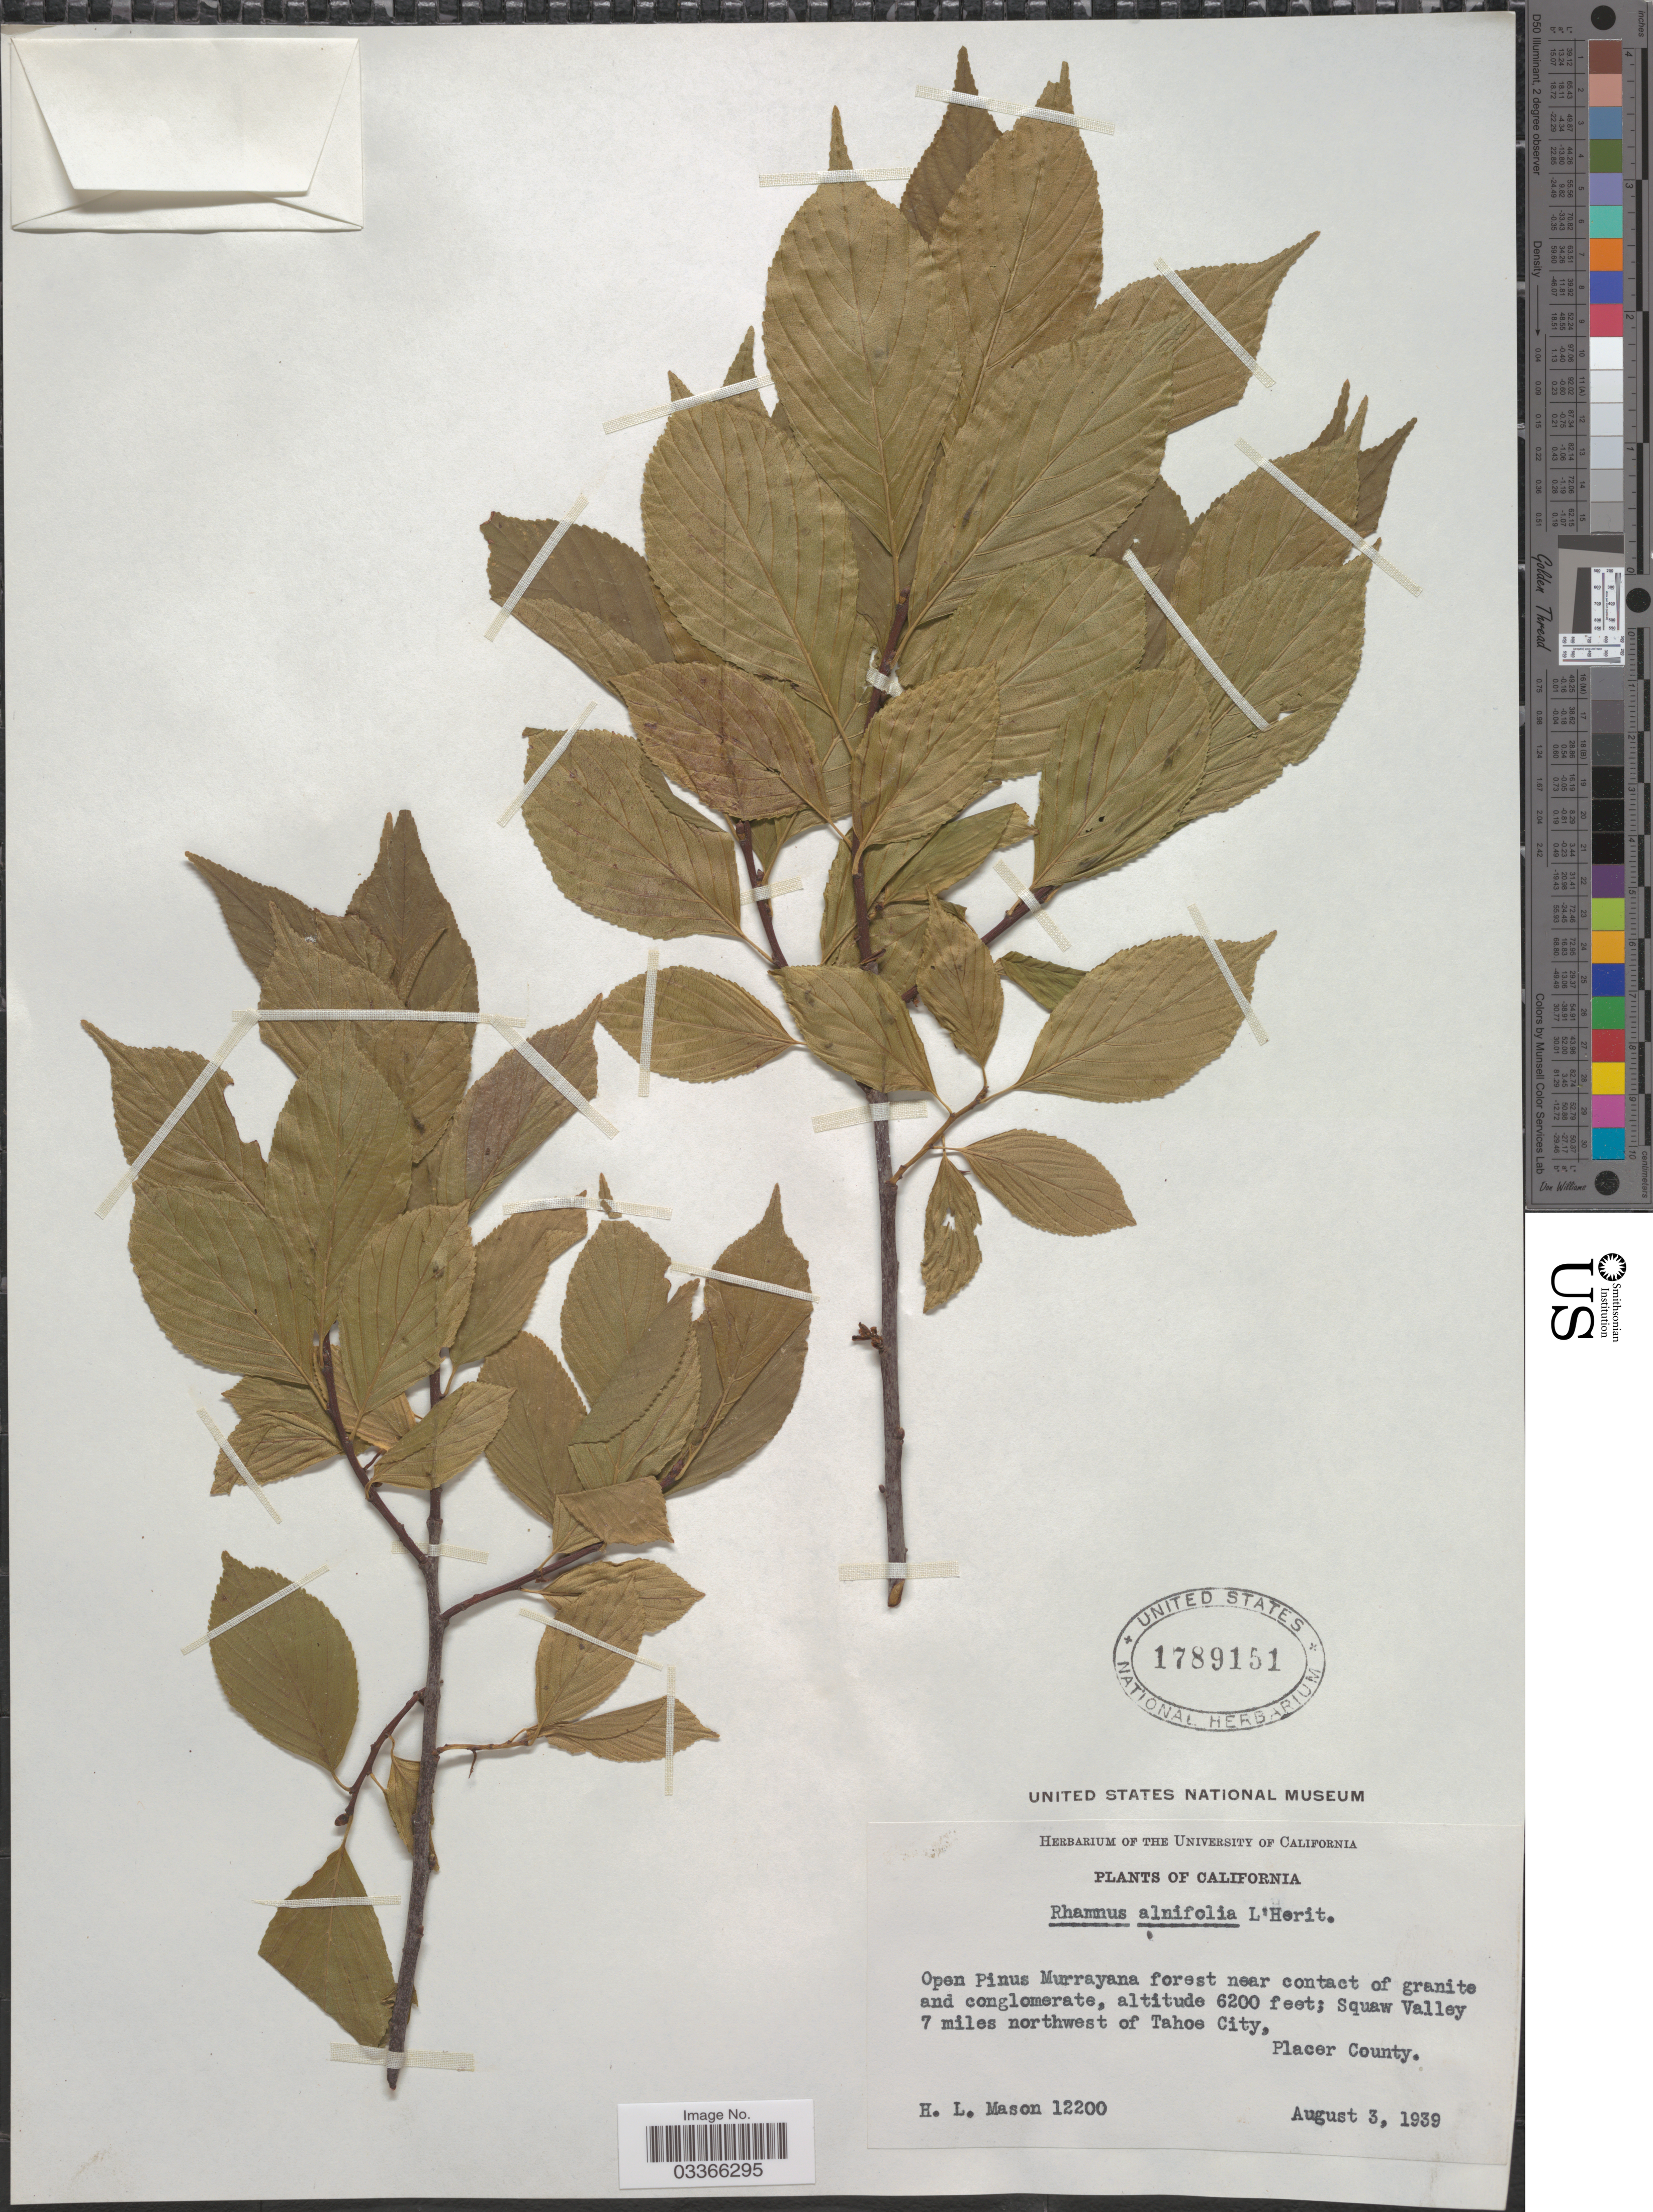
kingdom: Plantae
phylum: Tracheophyta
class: Magnoliopsida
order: Rosales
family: Rhamnaceae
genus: Rhamnus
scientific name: Rhamnus alnifolia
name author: L'Hér.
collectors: H. L. Mason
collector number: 12200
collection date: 1939-08-03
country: United States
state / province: California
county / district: Placer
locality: Squaw Valley 7 miles northwest of Tahoe City, Placer County.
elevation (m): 1890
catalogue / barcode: US 1789151